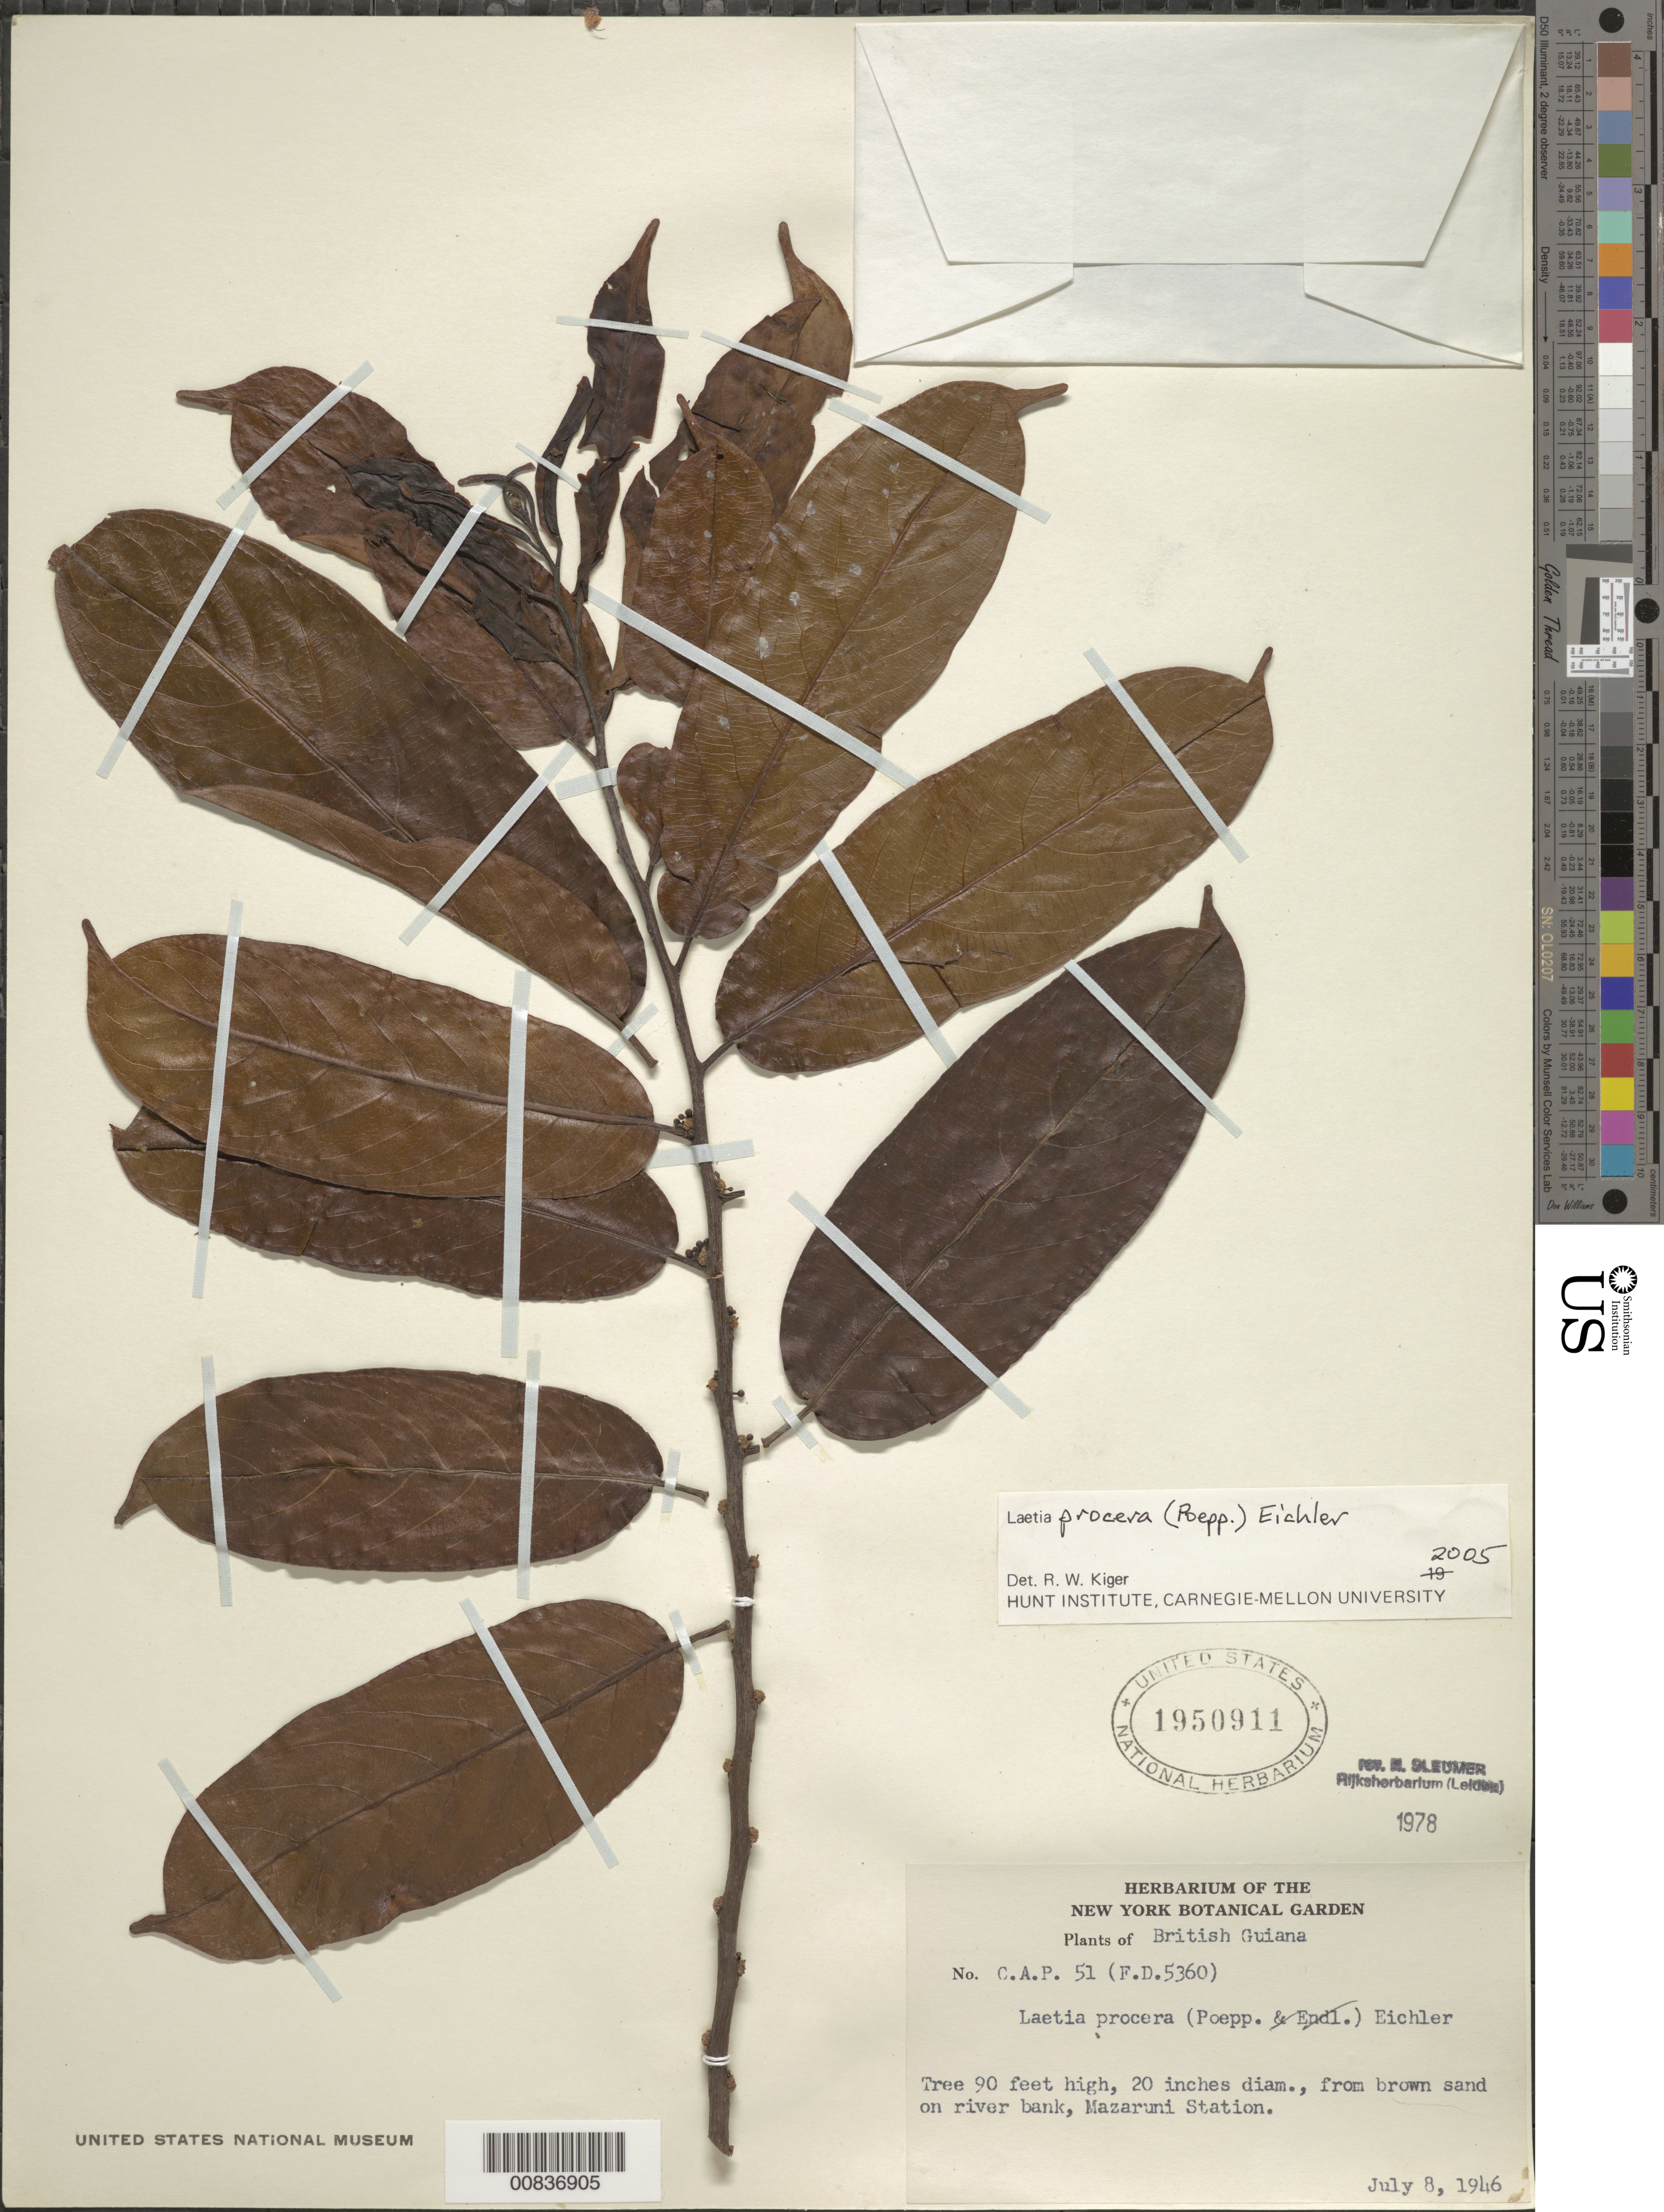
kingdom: Plantae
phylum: Tracheophyta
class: Magnoliopsida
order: Malpighiales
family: Salicaceae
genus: Laetia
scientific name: Laetia procera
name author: (Poepp.) Eichler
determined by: Kiger, R. W.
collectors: A. Persaud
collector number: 51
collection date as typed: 8-Jul-46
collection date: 1946-07-08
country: Guyana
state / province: Cuyuni-Mazaruni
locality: Mazaruni Station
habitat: Brown sand on river bank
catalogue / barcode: US 1950911